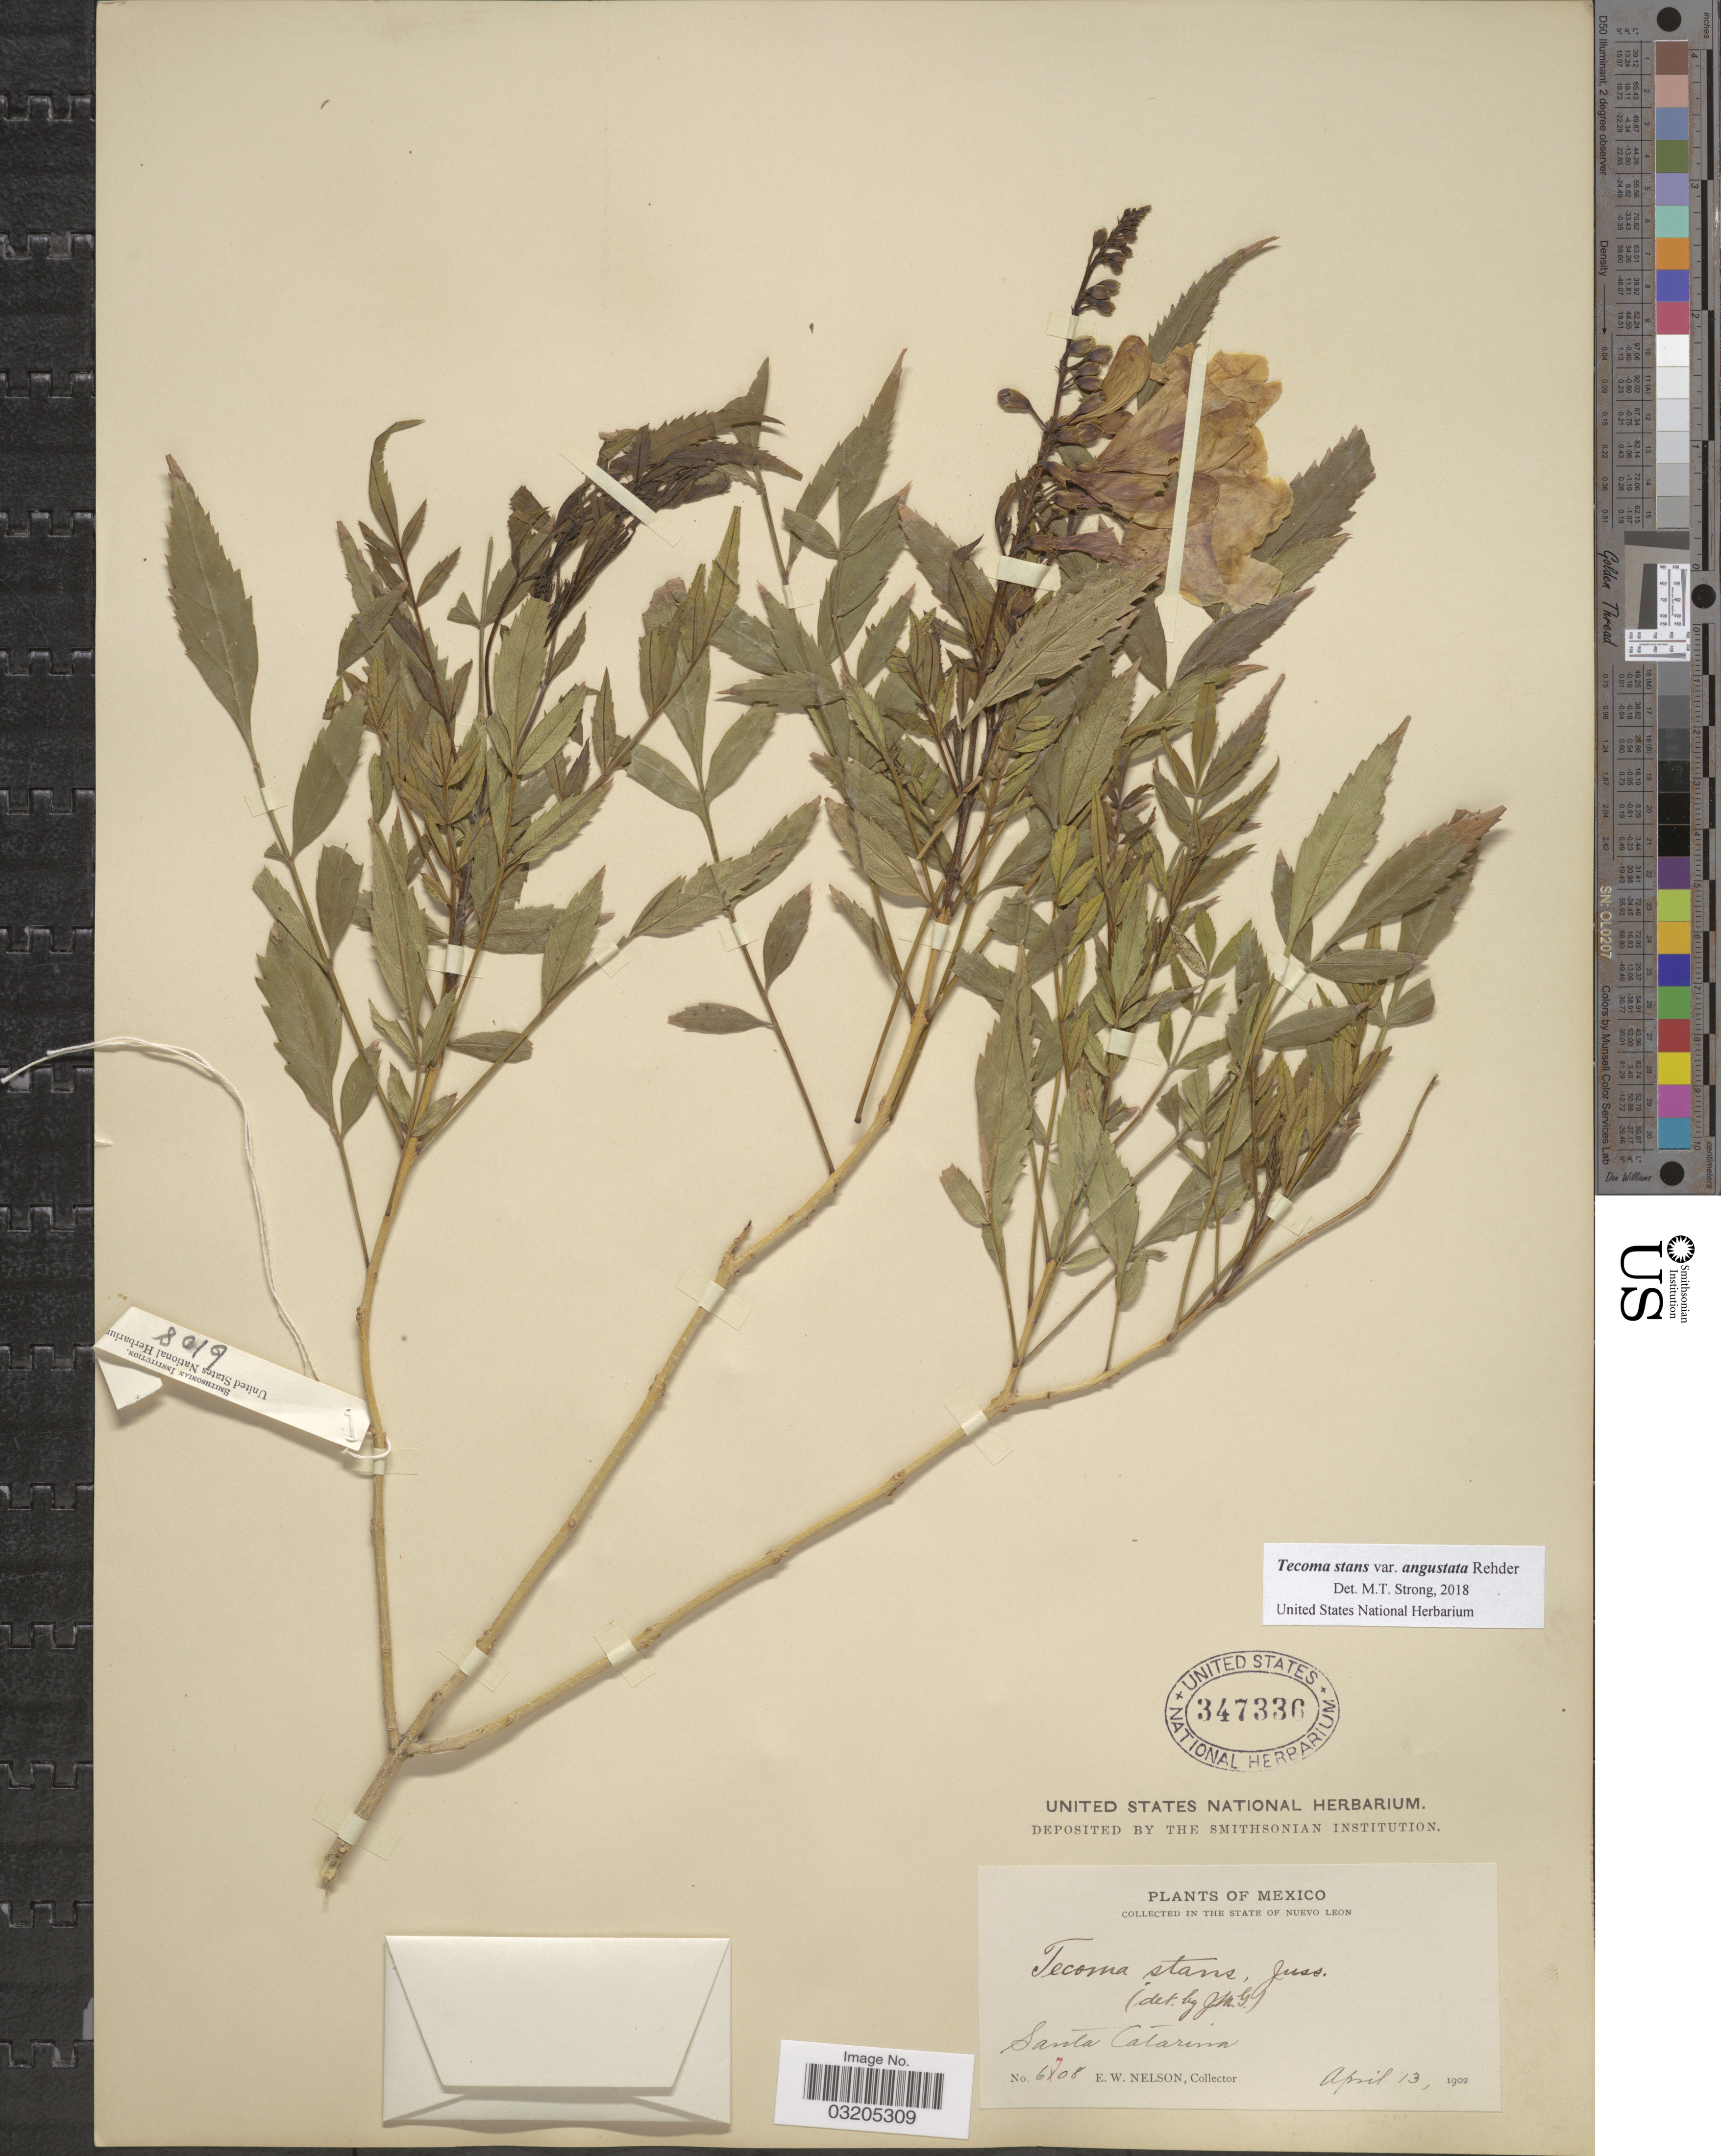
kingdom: Plantae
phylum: Tracheophyta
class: Magnoliopsida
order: Lamiales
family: Bignoniaceae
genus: Tecoma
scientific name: Tecoma stans var. angustata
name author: Rehder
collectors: E. W. Nelson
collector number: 6708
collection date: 1902-04-13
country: Mexico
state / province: Nuevo León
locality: Santa Catarina.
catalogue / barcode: US 347336